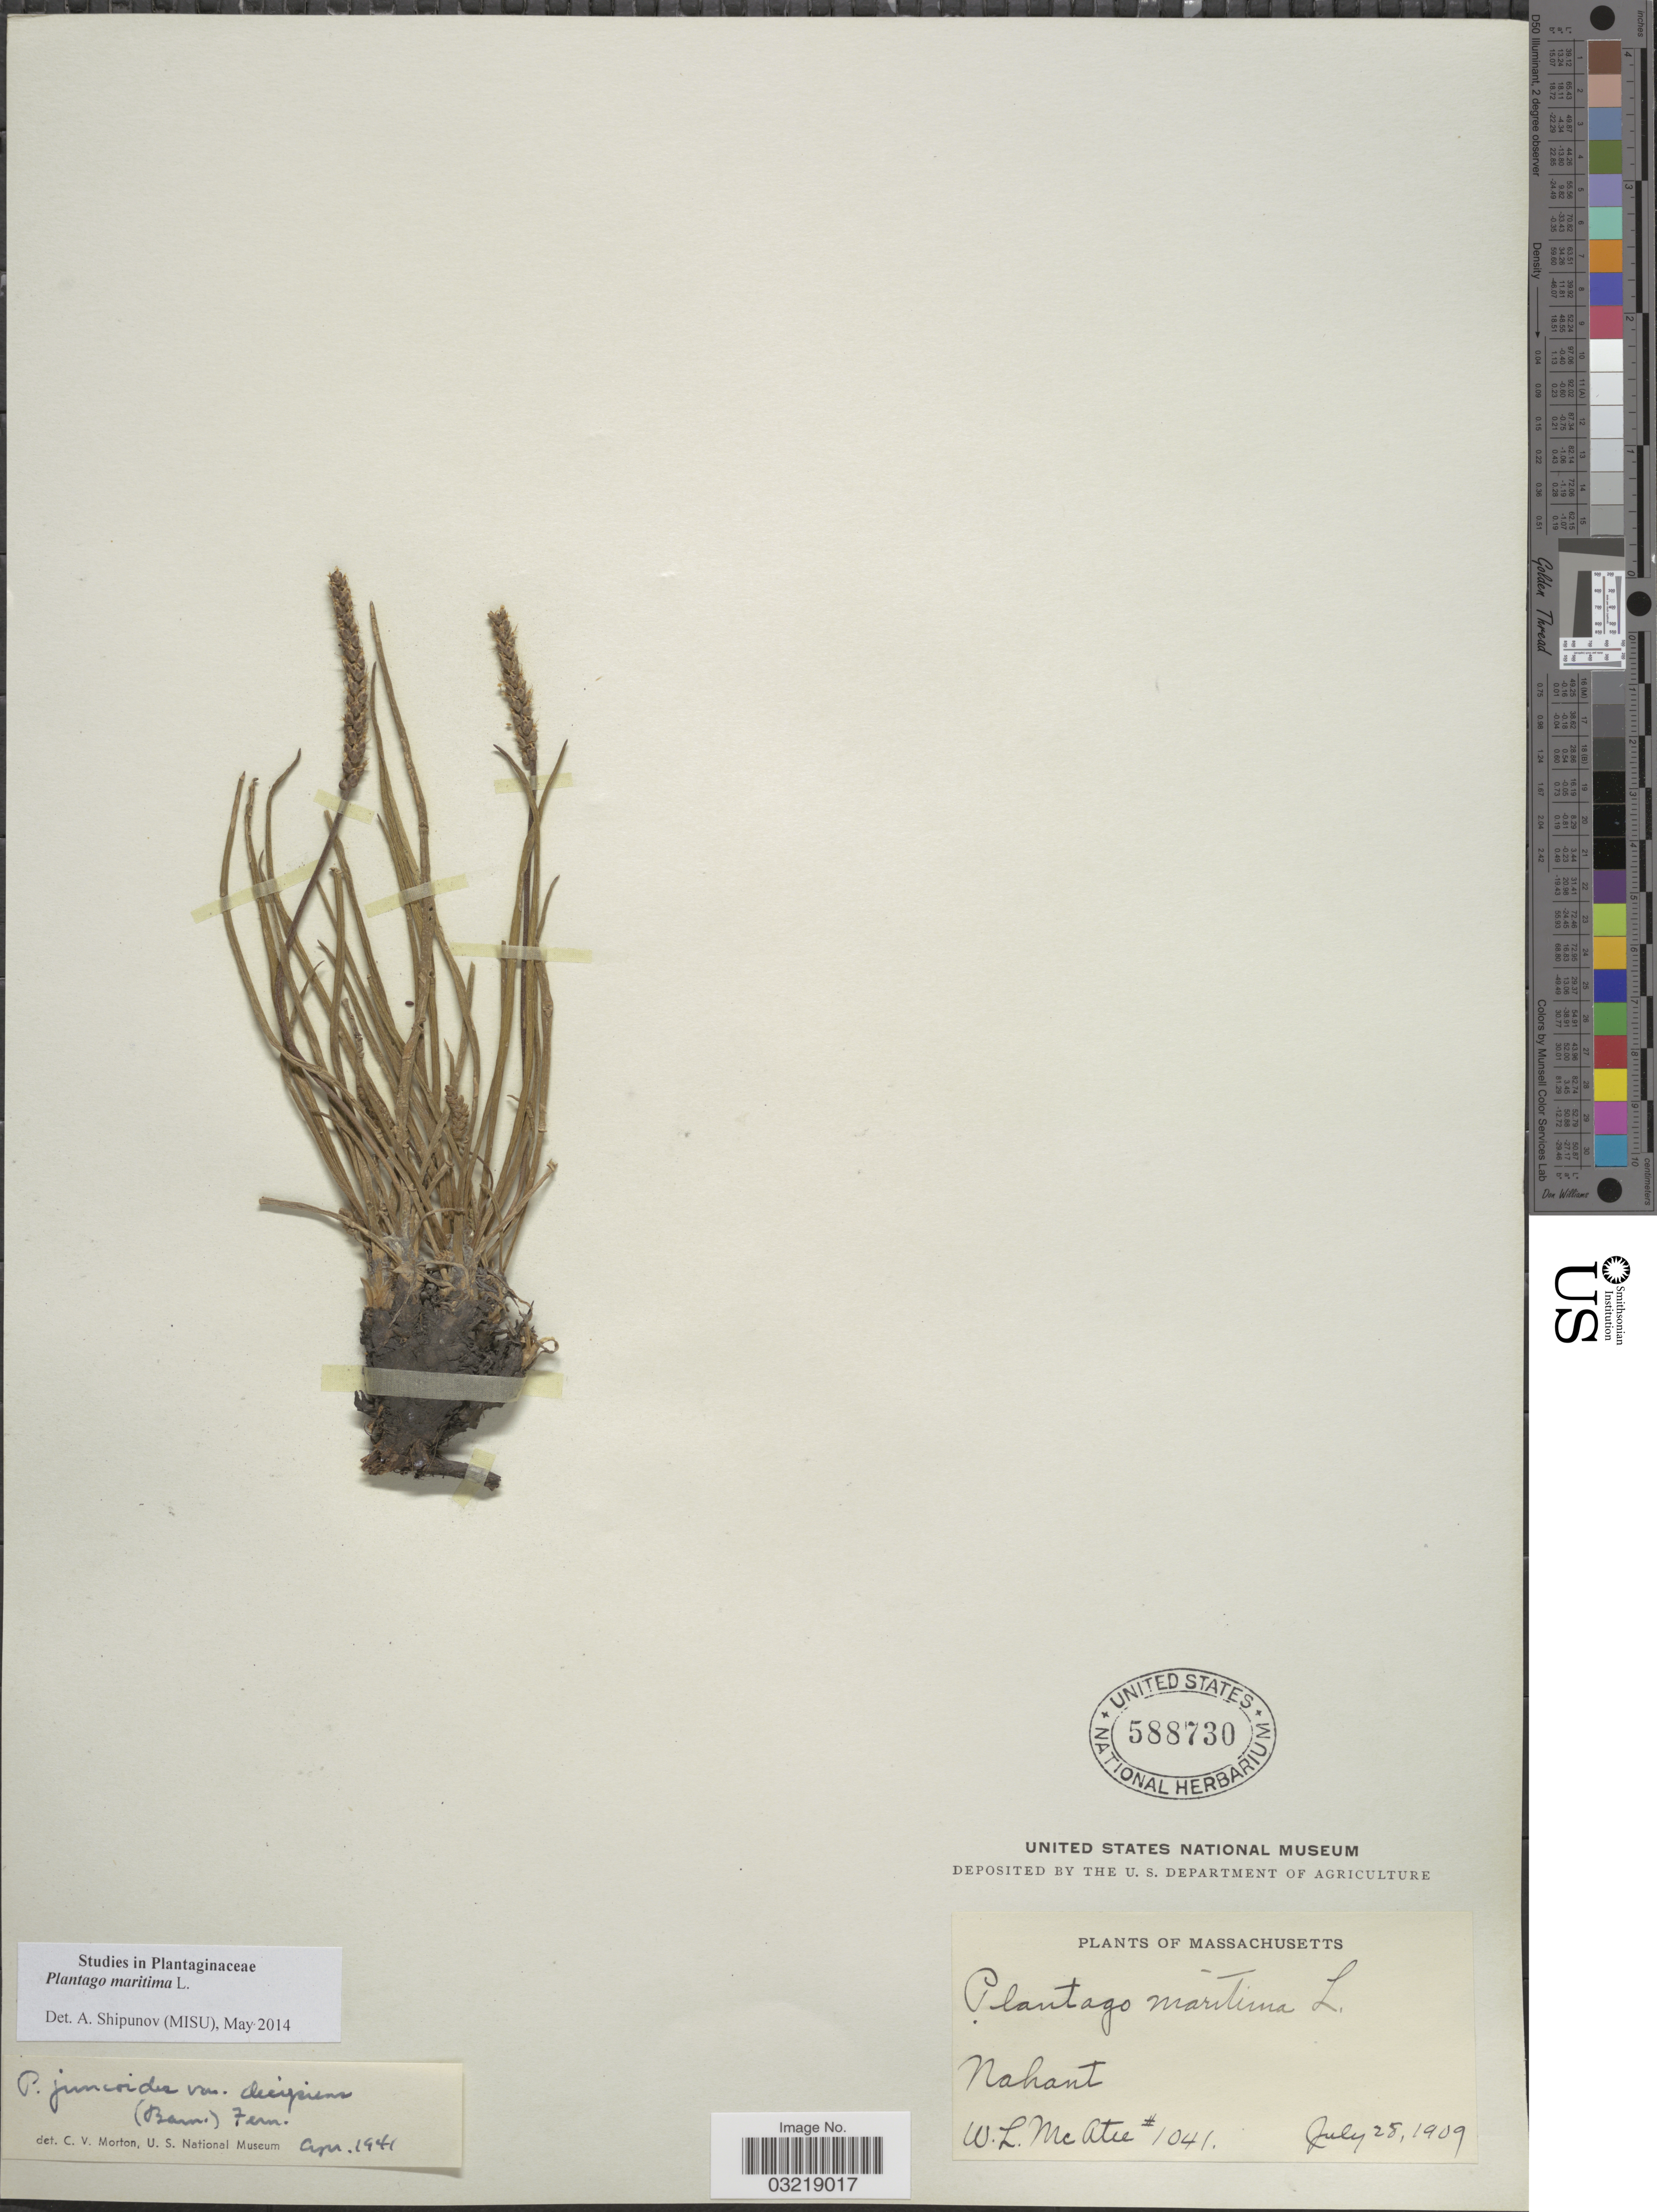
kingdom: Plantae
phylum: Tracheophyta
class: Magnoliopsida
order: Lamiales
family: Plantaginaceae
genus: Plantago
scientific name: Plantago maritima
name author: L.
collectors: W. McAtee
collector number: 1041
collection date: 1909-07-28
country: United States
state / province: Massachusetts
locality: Nahant.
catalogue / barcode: US 588730